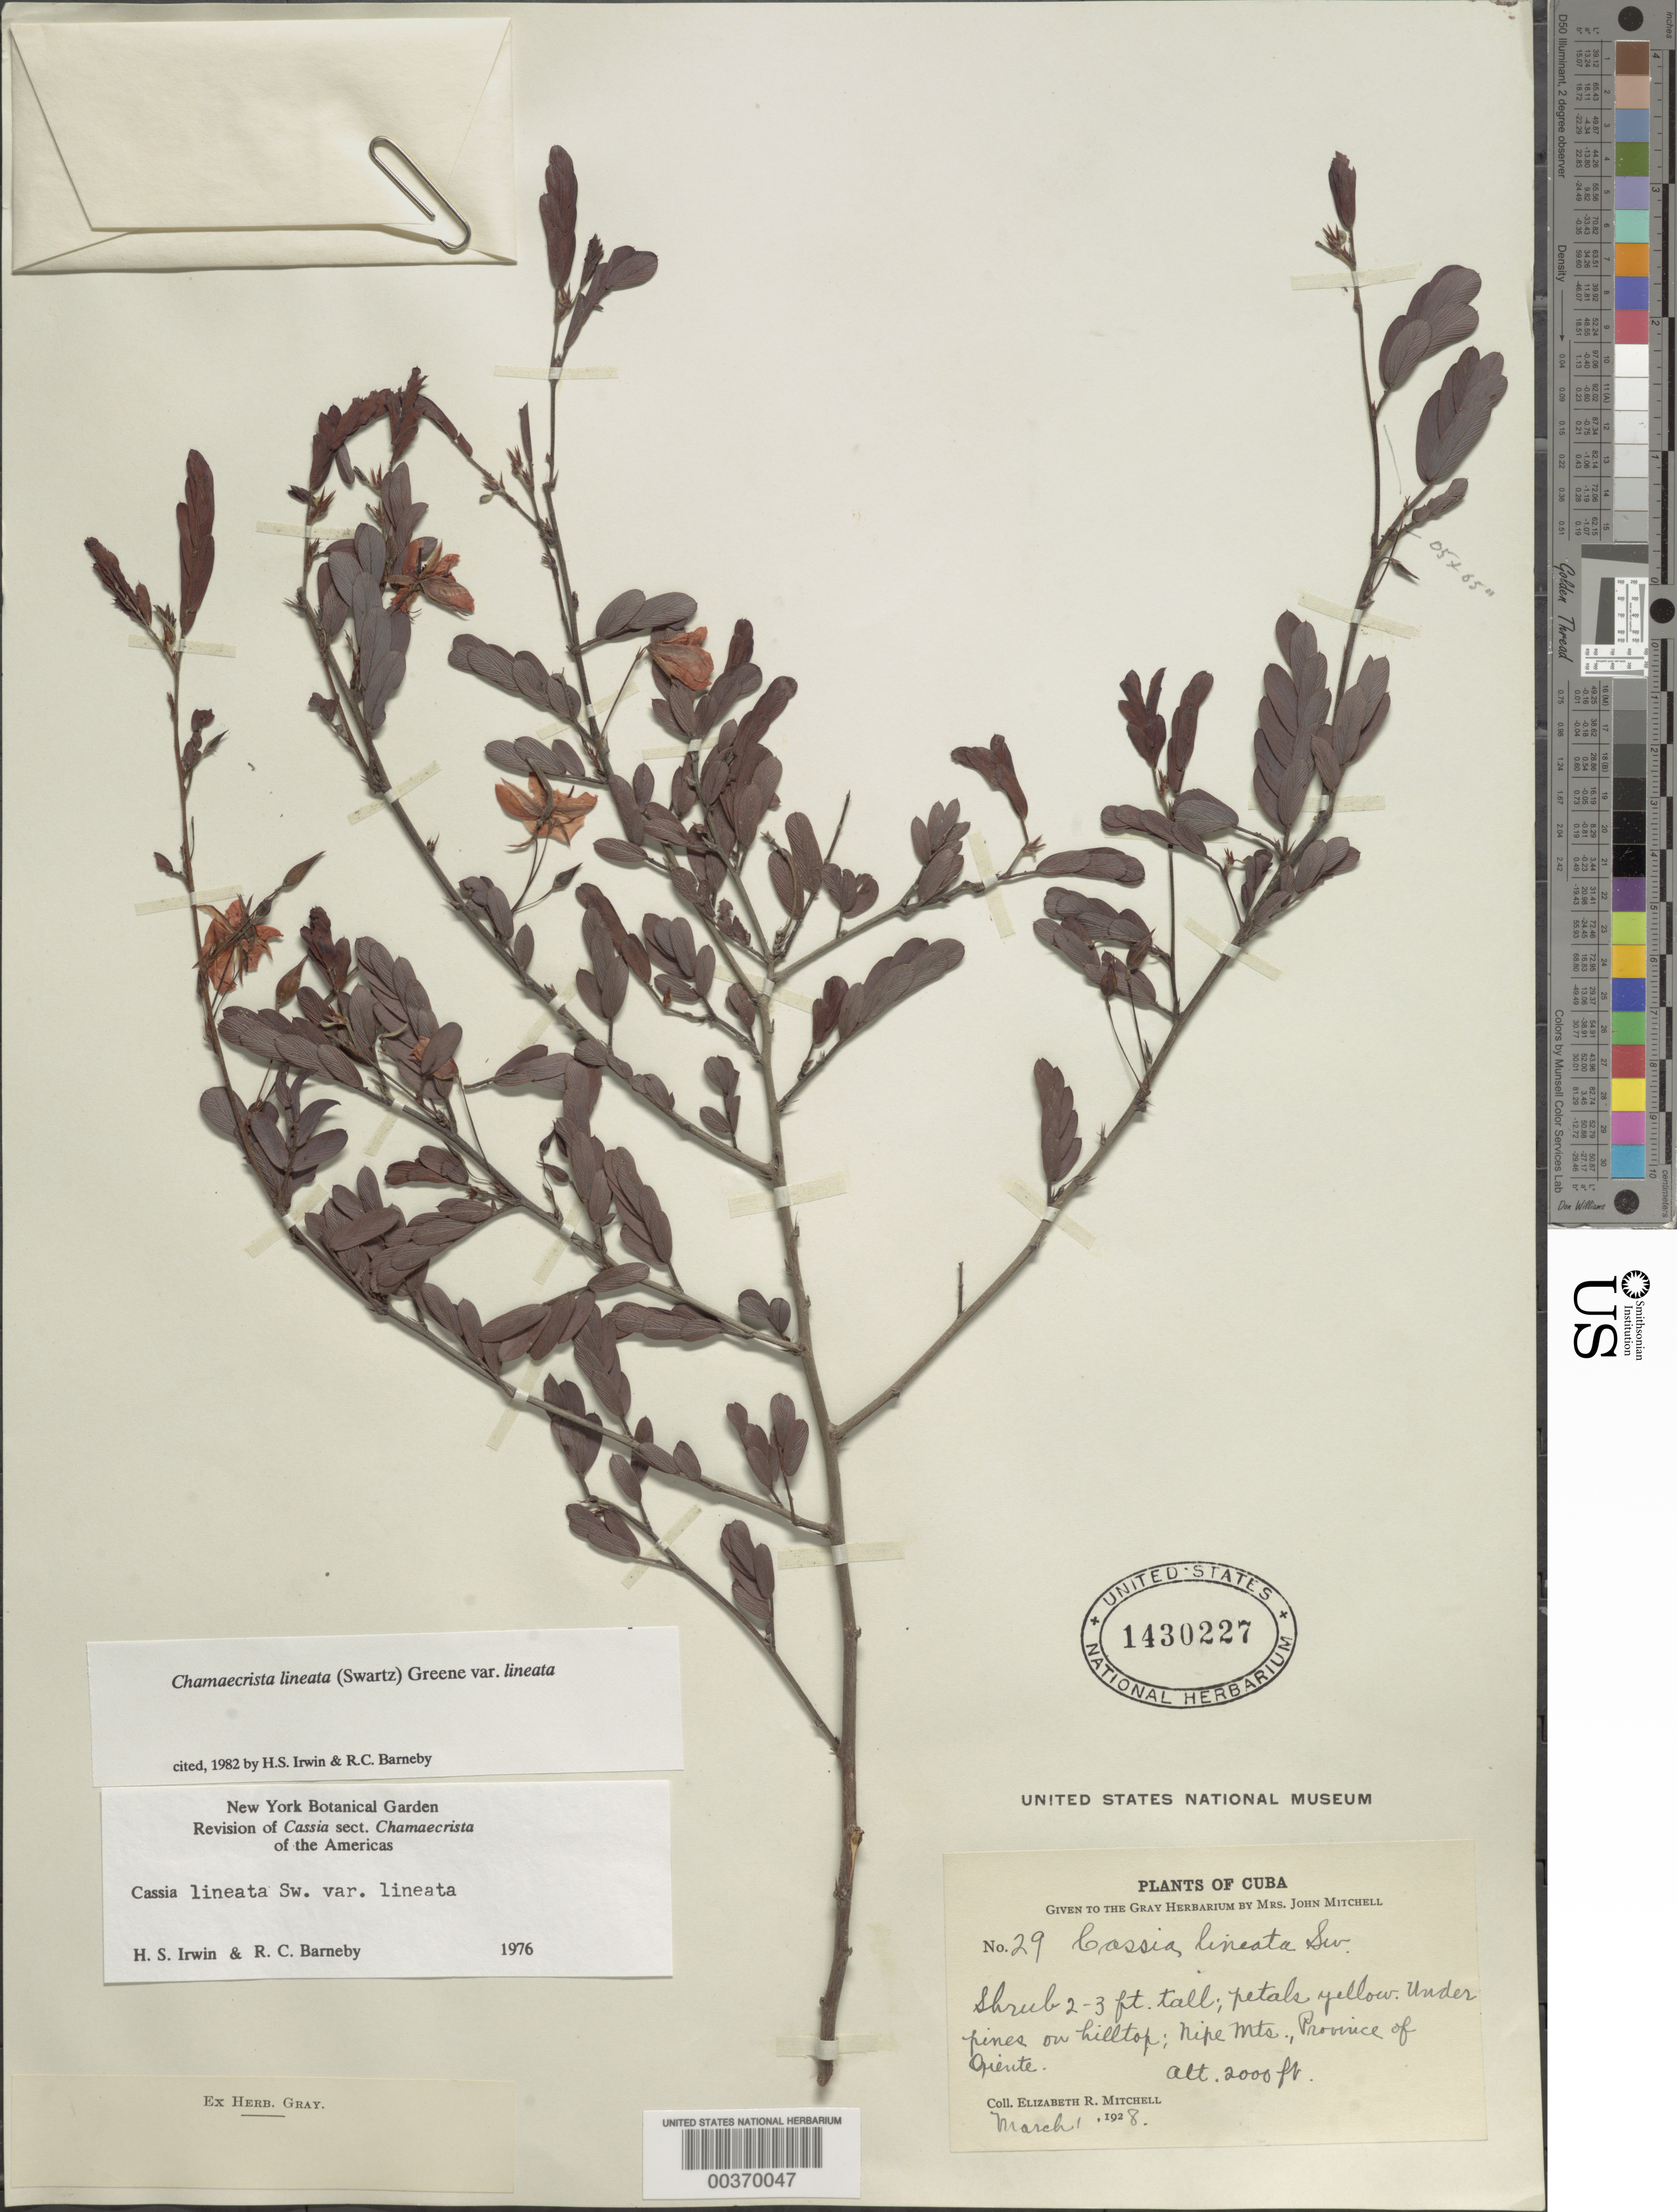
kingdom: Plantae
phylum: Tracheophyta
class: Magnoliopsida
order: Fabales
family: Fabaceae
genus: Chamaecrista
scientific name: Chamaecrista lineata var. lineata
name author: (Sw.) Greene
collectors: E. Mitchell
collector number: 29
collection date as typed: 01 Mar 1928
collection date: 1928-03-01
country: Cuba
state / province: Oriente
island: Greater Antilles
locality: Nipe mountains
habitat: Under pines on hilltop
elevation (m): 610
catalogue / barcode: US 1430227